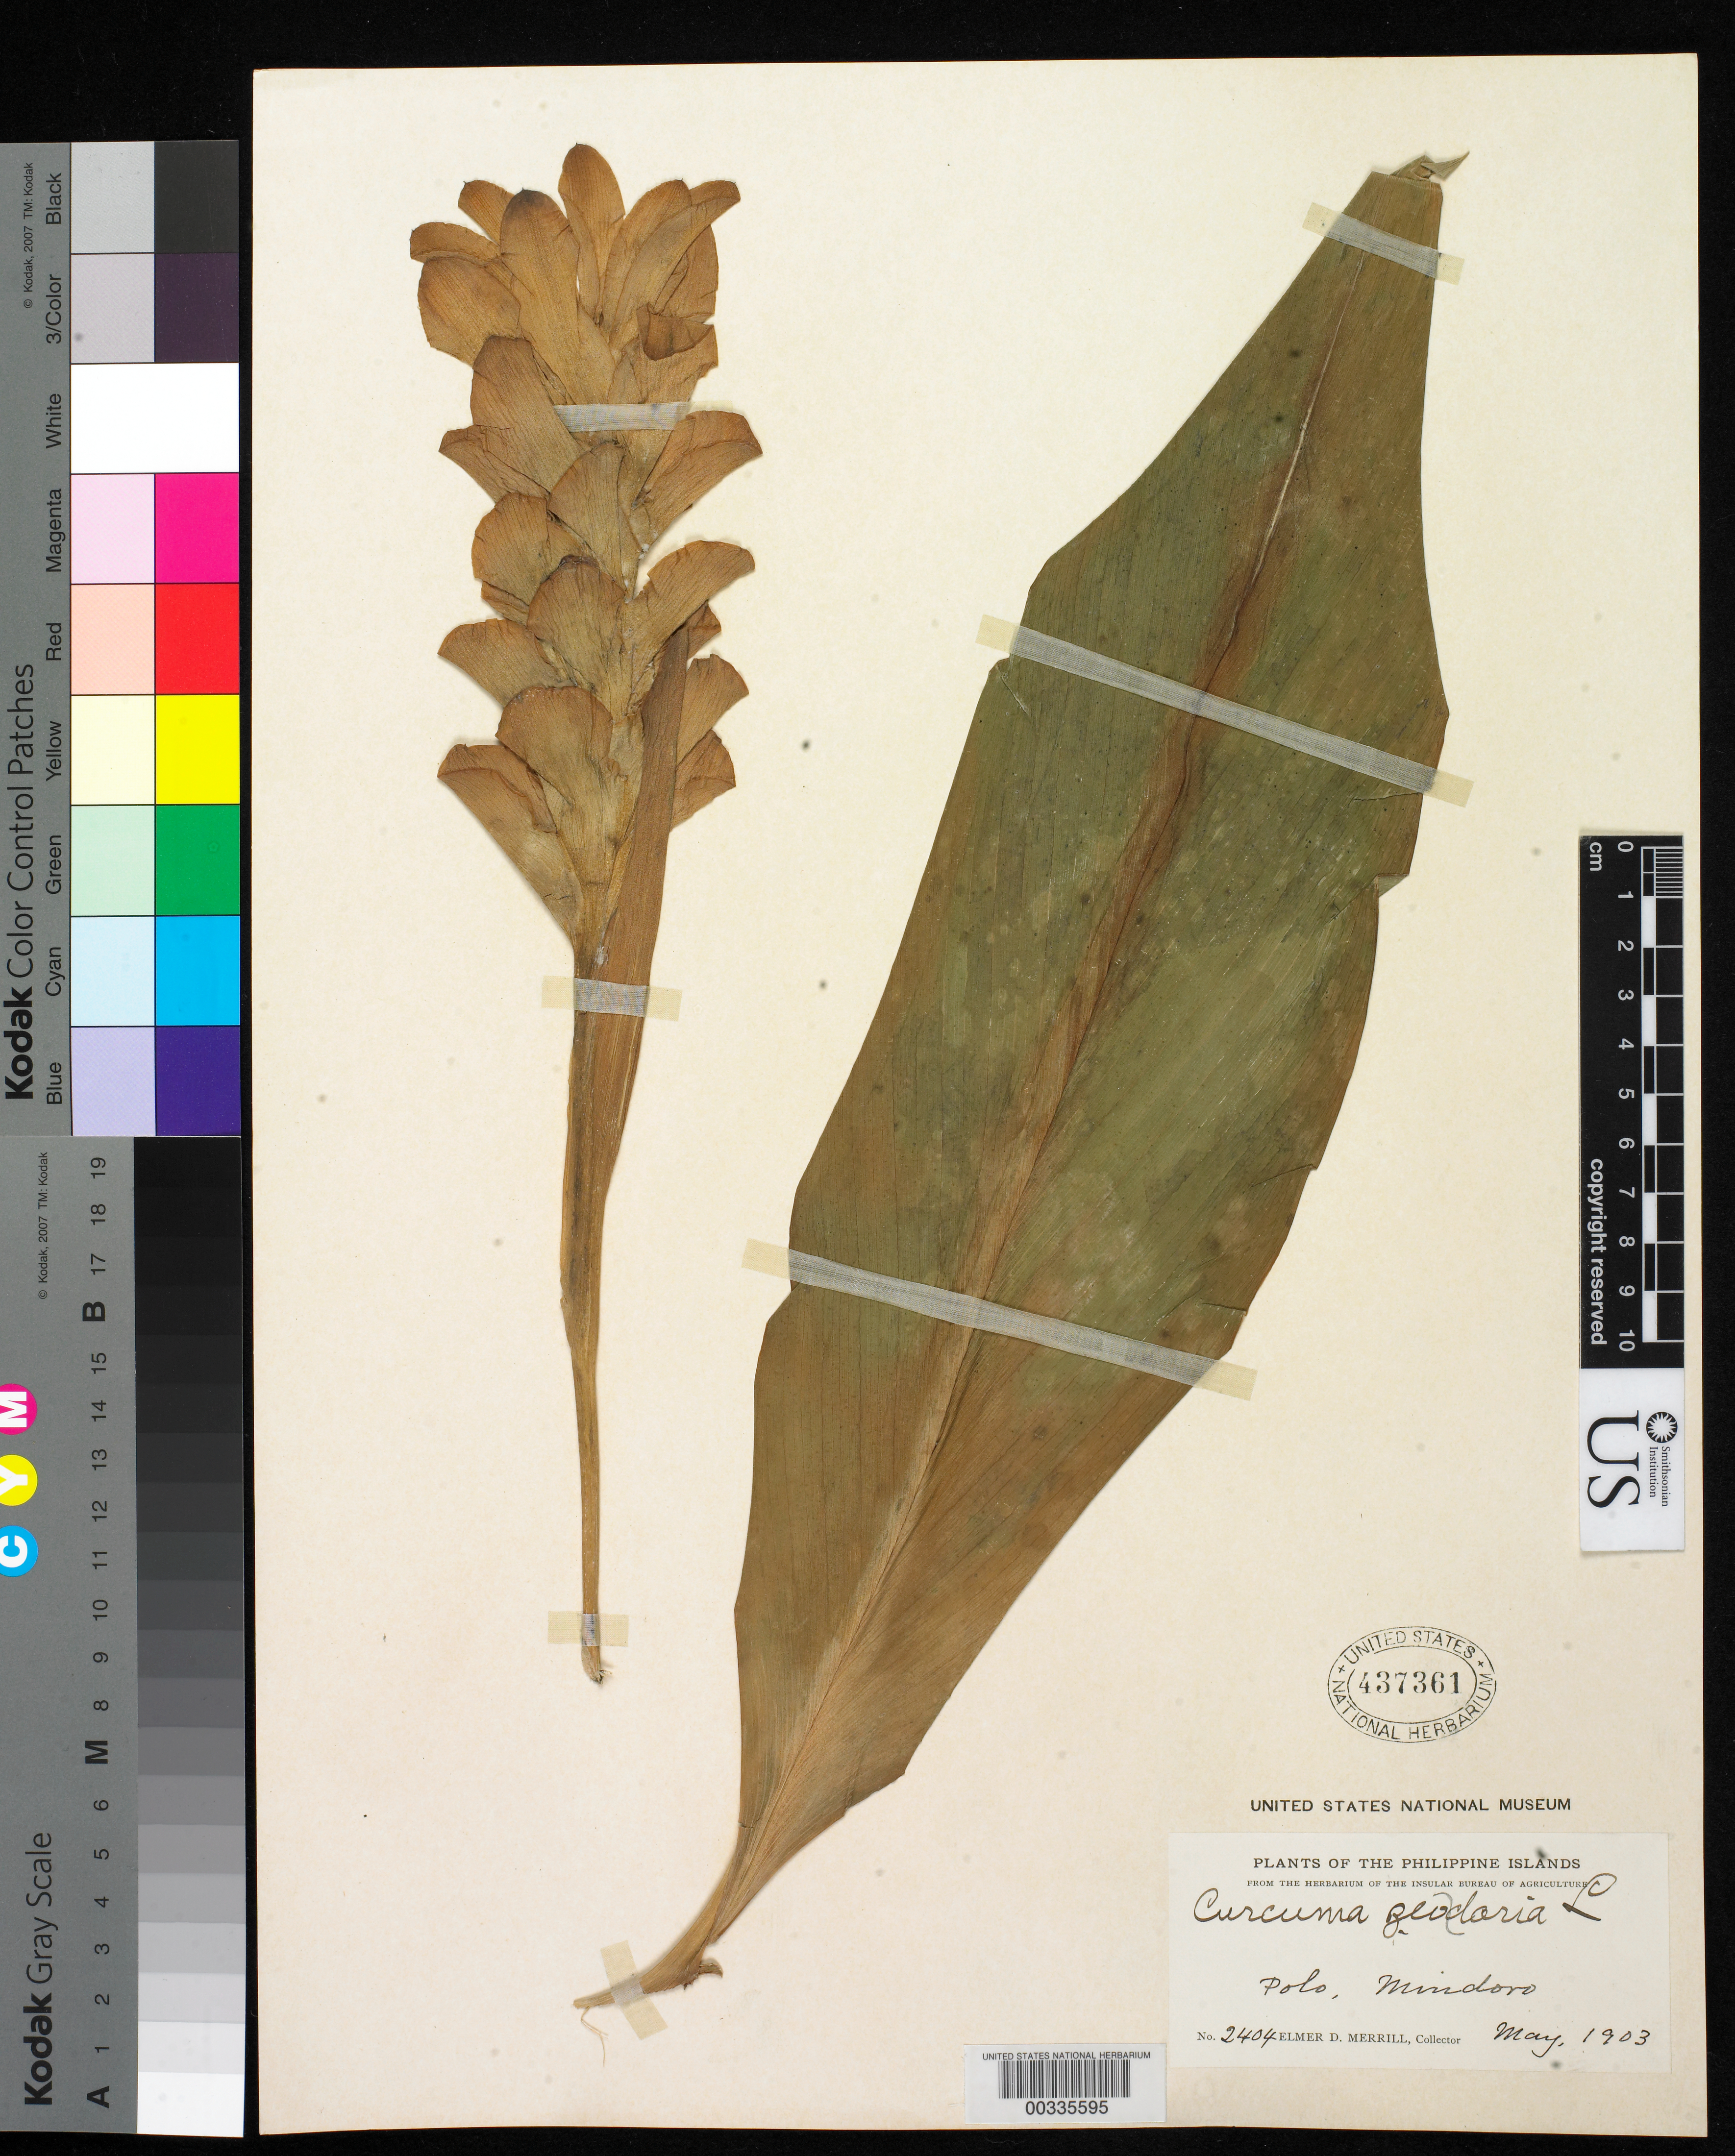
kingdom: Plantae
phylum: Tracheophyta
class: Liliopsida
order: Zingiberales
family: Zingiberaceae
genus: Curcuma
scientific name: Curcuma parviflora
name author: Wall.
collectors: E. D. Merrill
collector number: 2404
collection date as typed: May 1903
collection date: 1903-05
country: Philippines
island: Mindoro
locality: Polo, Mindoro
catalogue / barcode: US 437361